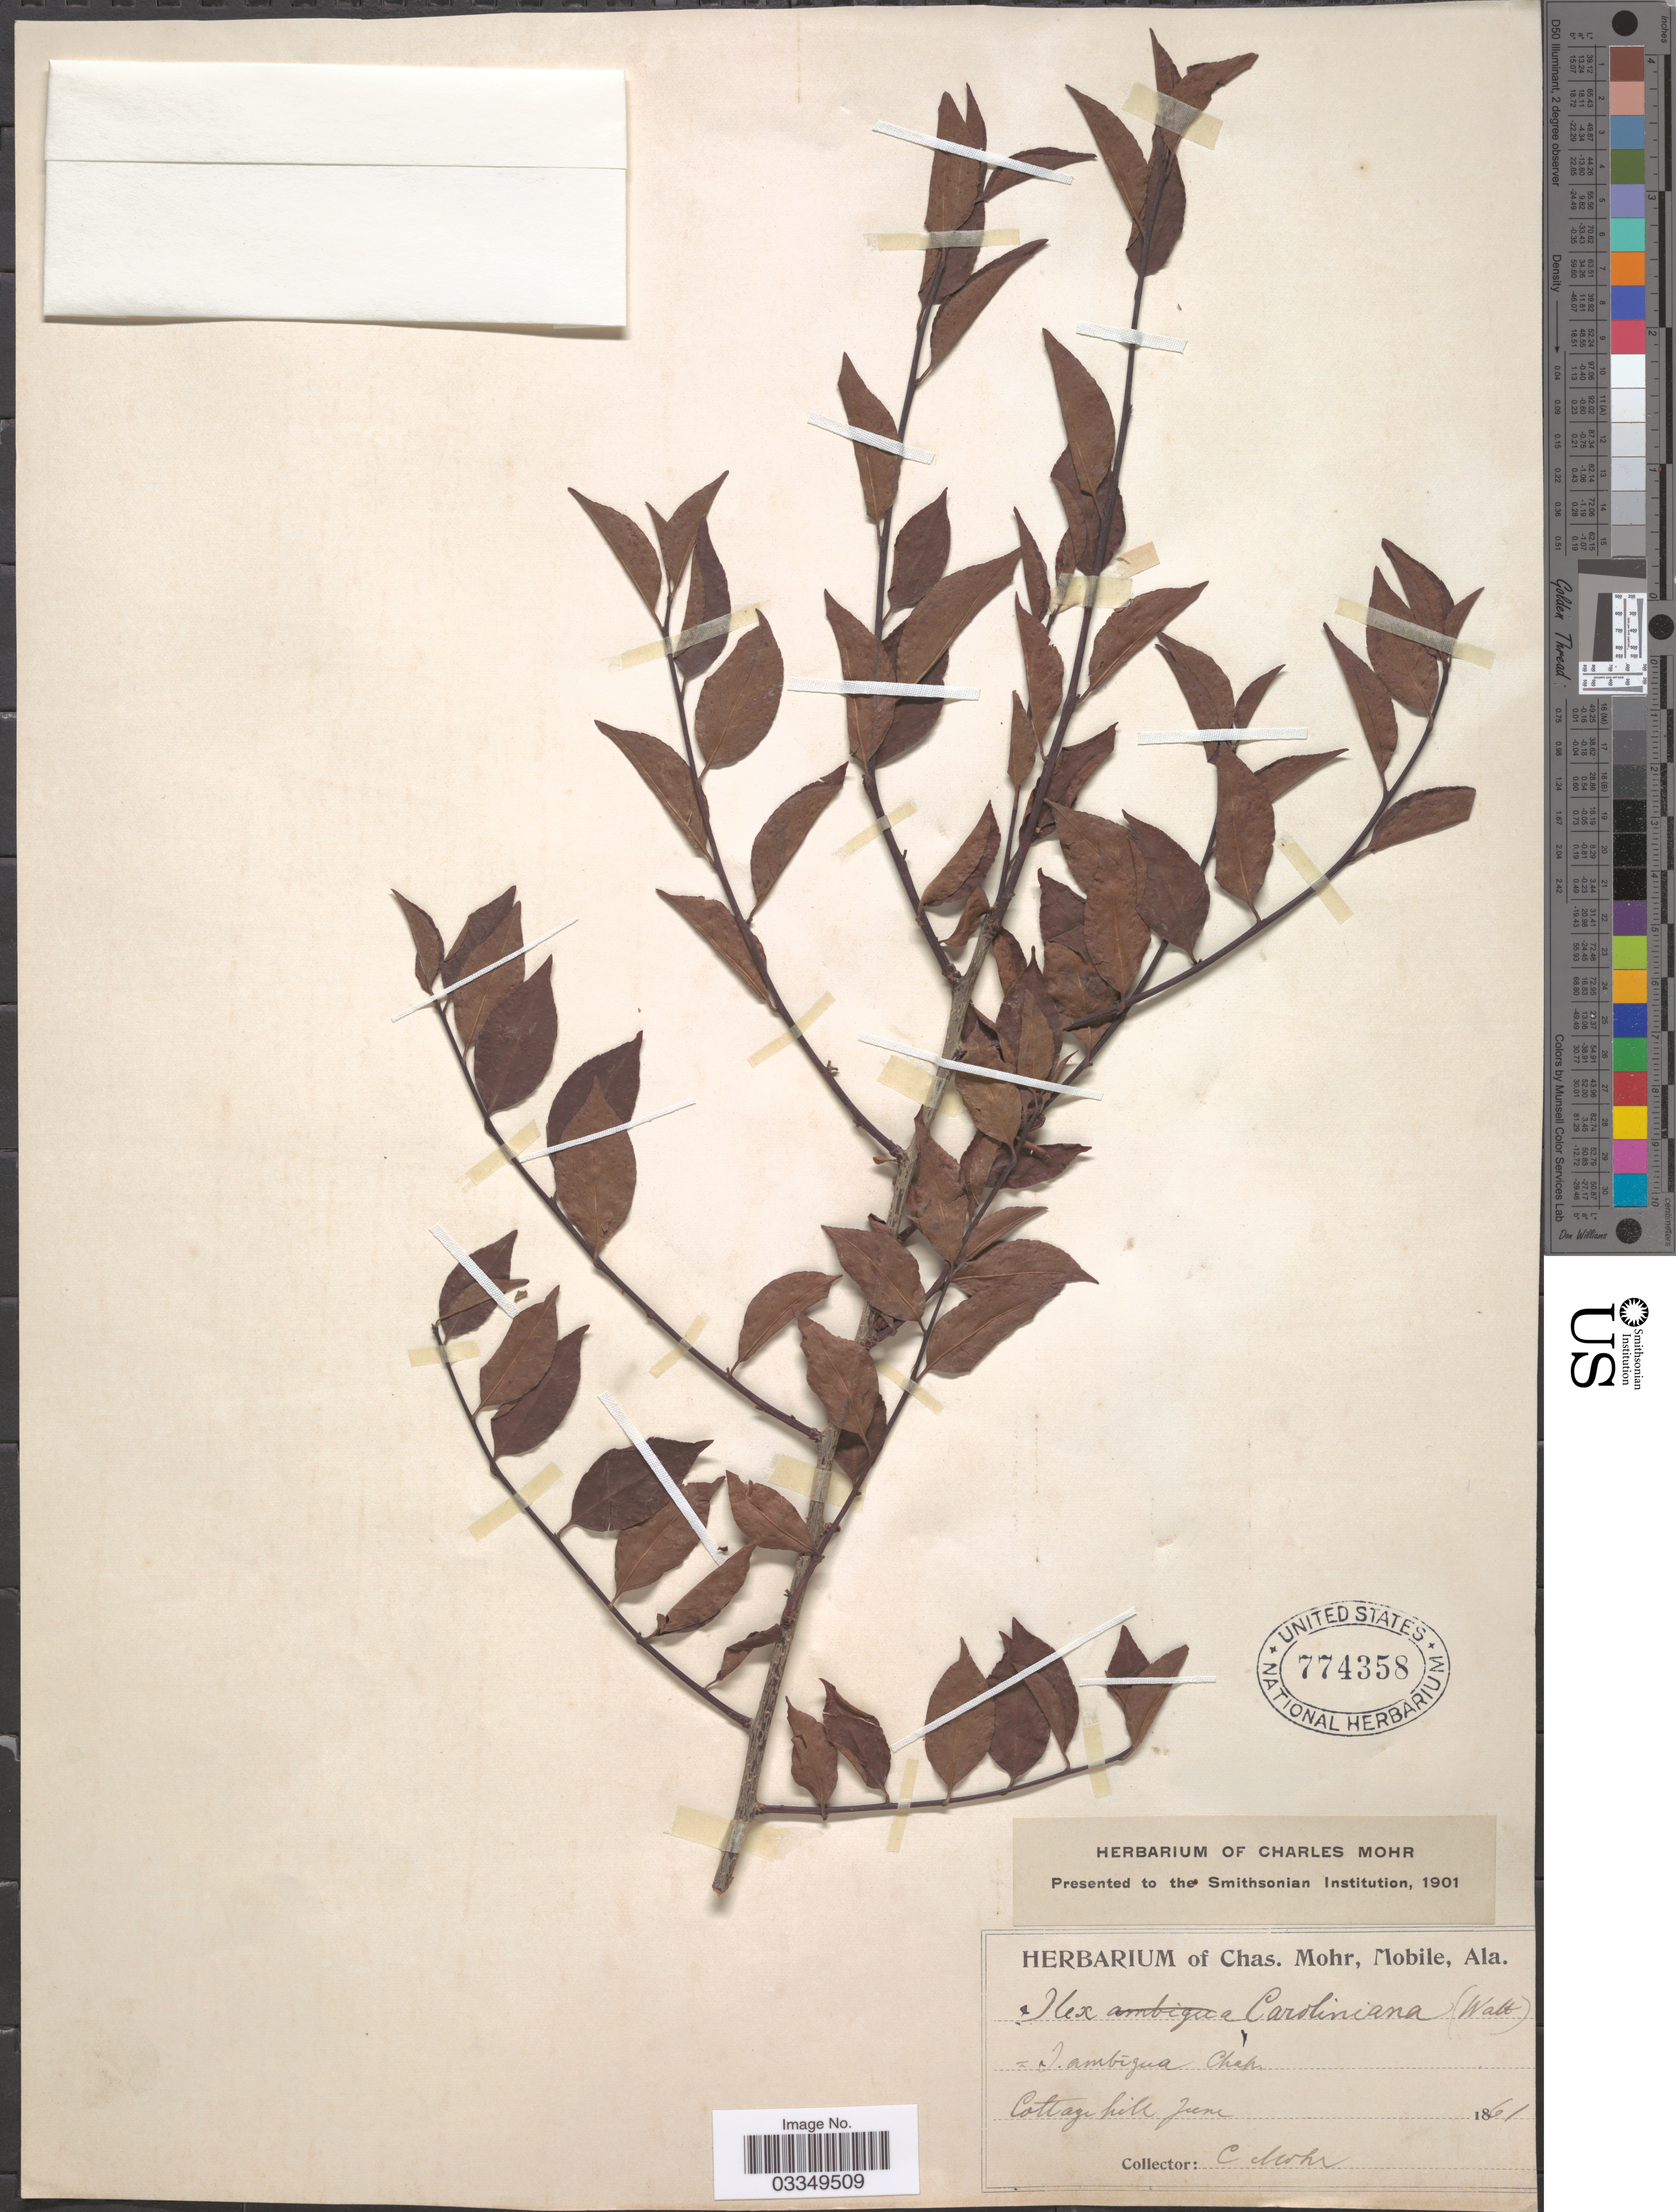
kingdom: Plantae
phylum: Tracheophyta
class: Magnoliopsida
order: Aquifoliales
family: Aquifoliaceae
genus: Ilex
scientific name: Ilex caroliniana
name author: Trel.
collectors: C. T. Mohr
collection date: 1861-06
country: United States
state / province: Alabama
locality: Cottage hill.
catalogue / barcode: US 774358